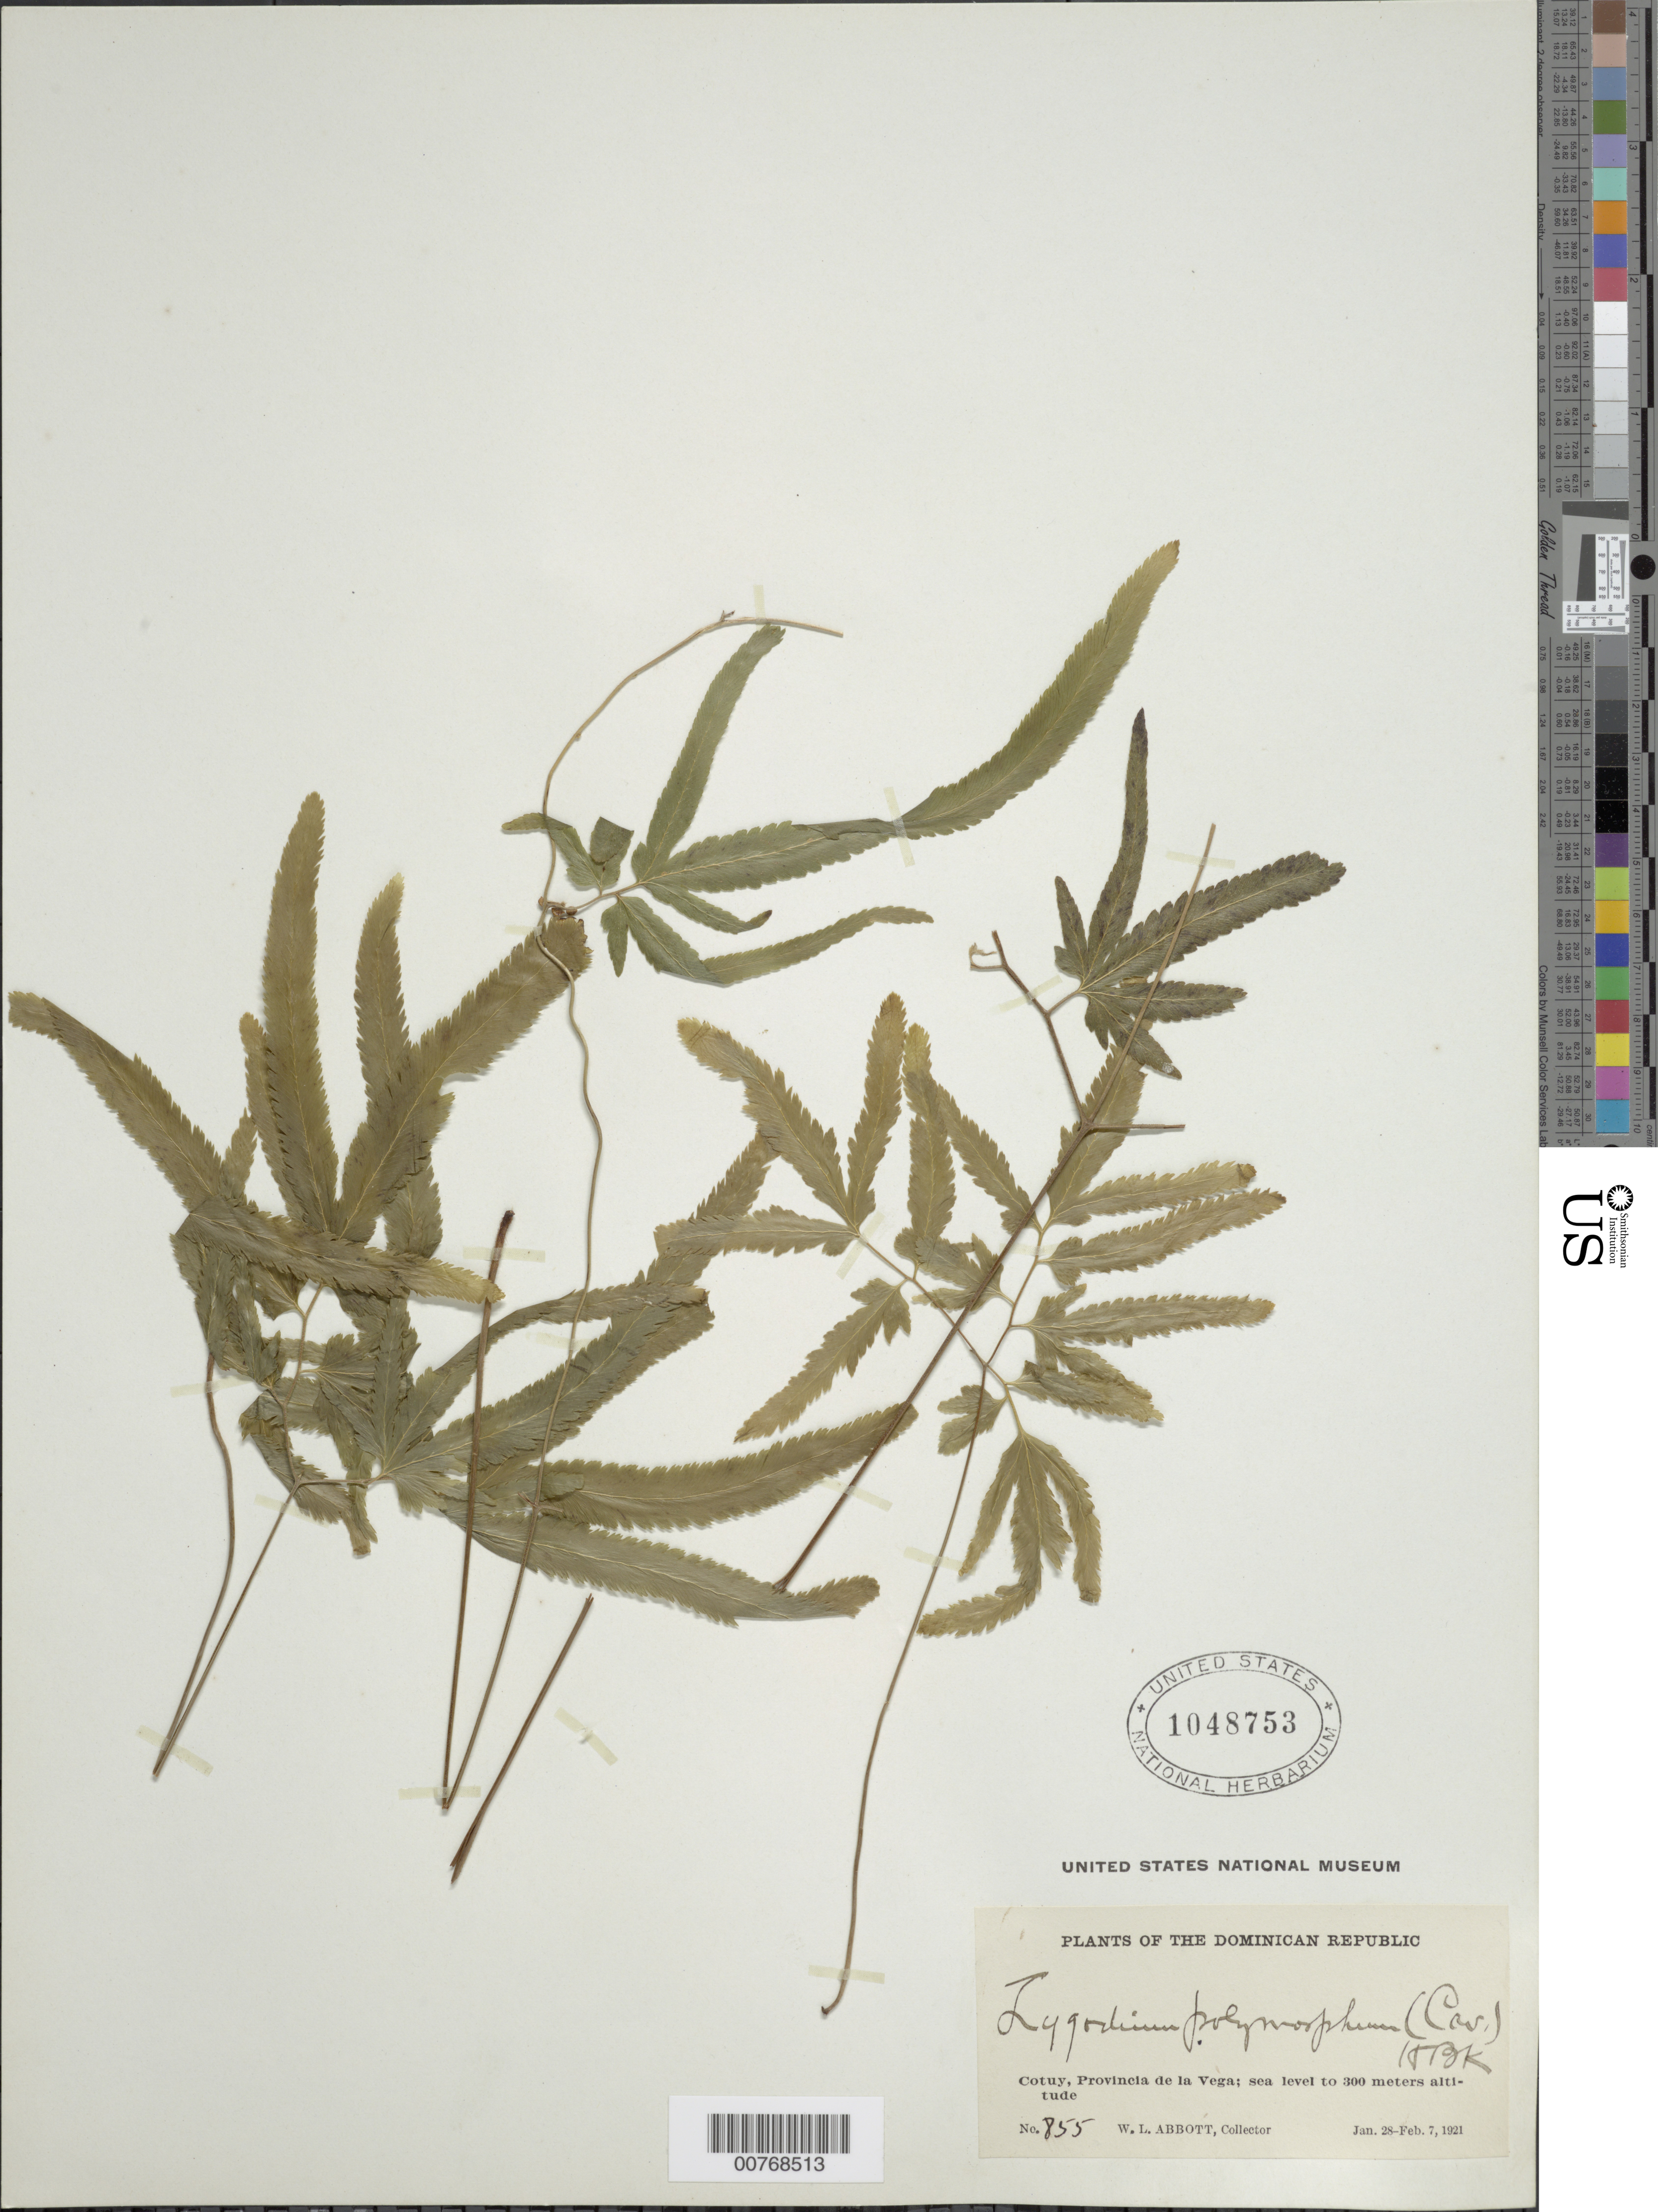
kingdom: Plantae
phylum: Tracheophyta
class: Polypodiopsida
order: Schizaeales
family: Lygodiaceae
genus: Lygodium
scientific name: Lygodium venustum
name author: Sw.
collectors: W. L. Abbott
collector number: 855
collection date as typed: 28 Feb 1910 07 Feb 1921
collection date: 1910-02-28/1921-02-07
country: Dominican Republic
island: Hispaniola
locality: Cotuy, Provincia de La Vega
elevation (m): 0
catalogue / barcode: US 1048753